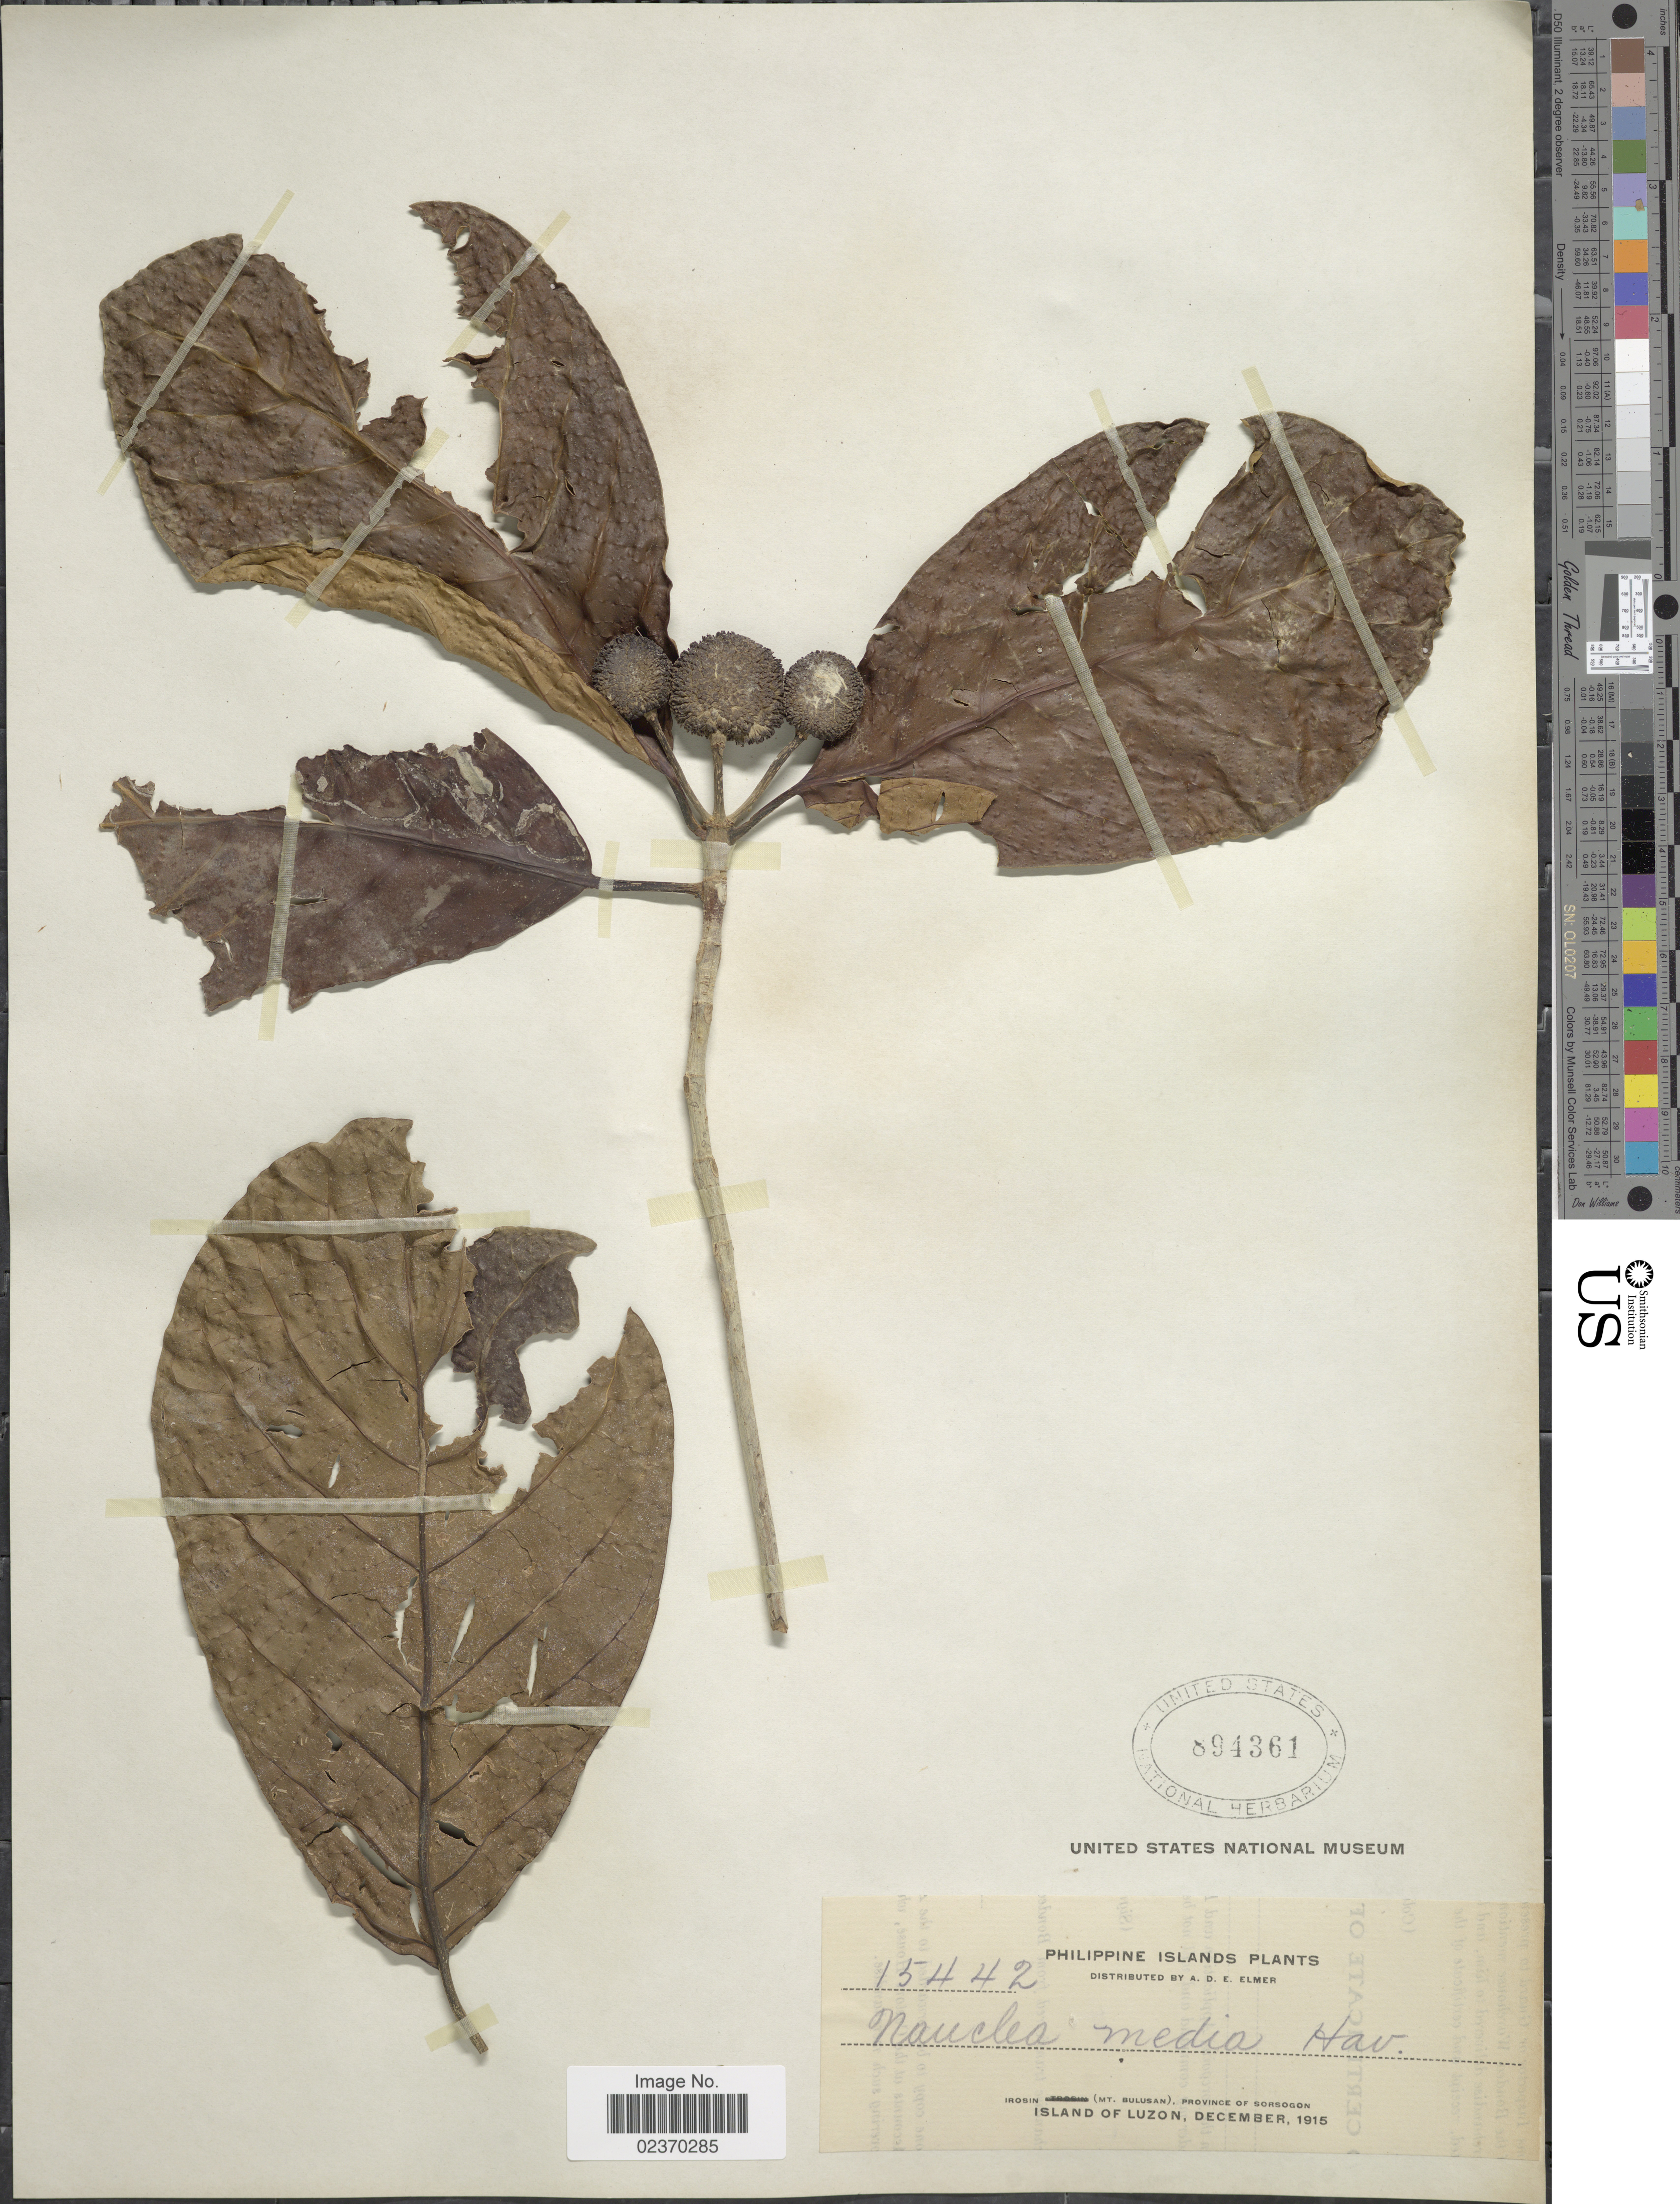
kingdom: Plantae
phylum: Tracheophyta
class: Magnoliopsida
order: Gentianales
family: Rubiaceae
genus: Neonauclea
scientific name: Neonauclea media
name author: (Havil.) Merr.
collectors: A. D. E. Elmer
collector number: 15442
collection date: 1915-12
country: Philippines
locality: Philippine Islands, Irosin (Mt Bulusan), Province of Sorsogon, Island of Luzon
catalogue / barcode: US 894361